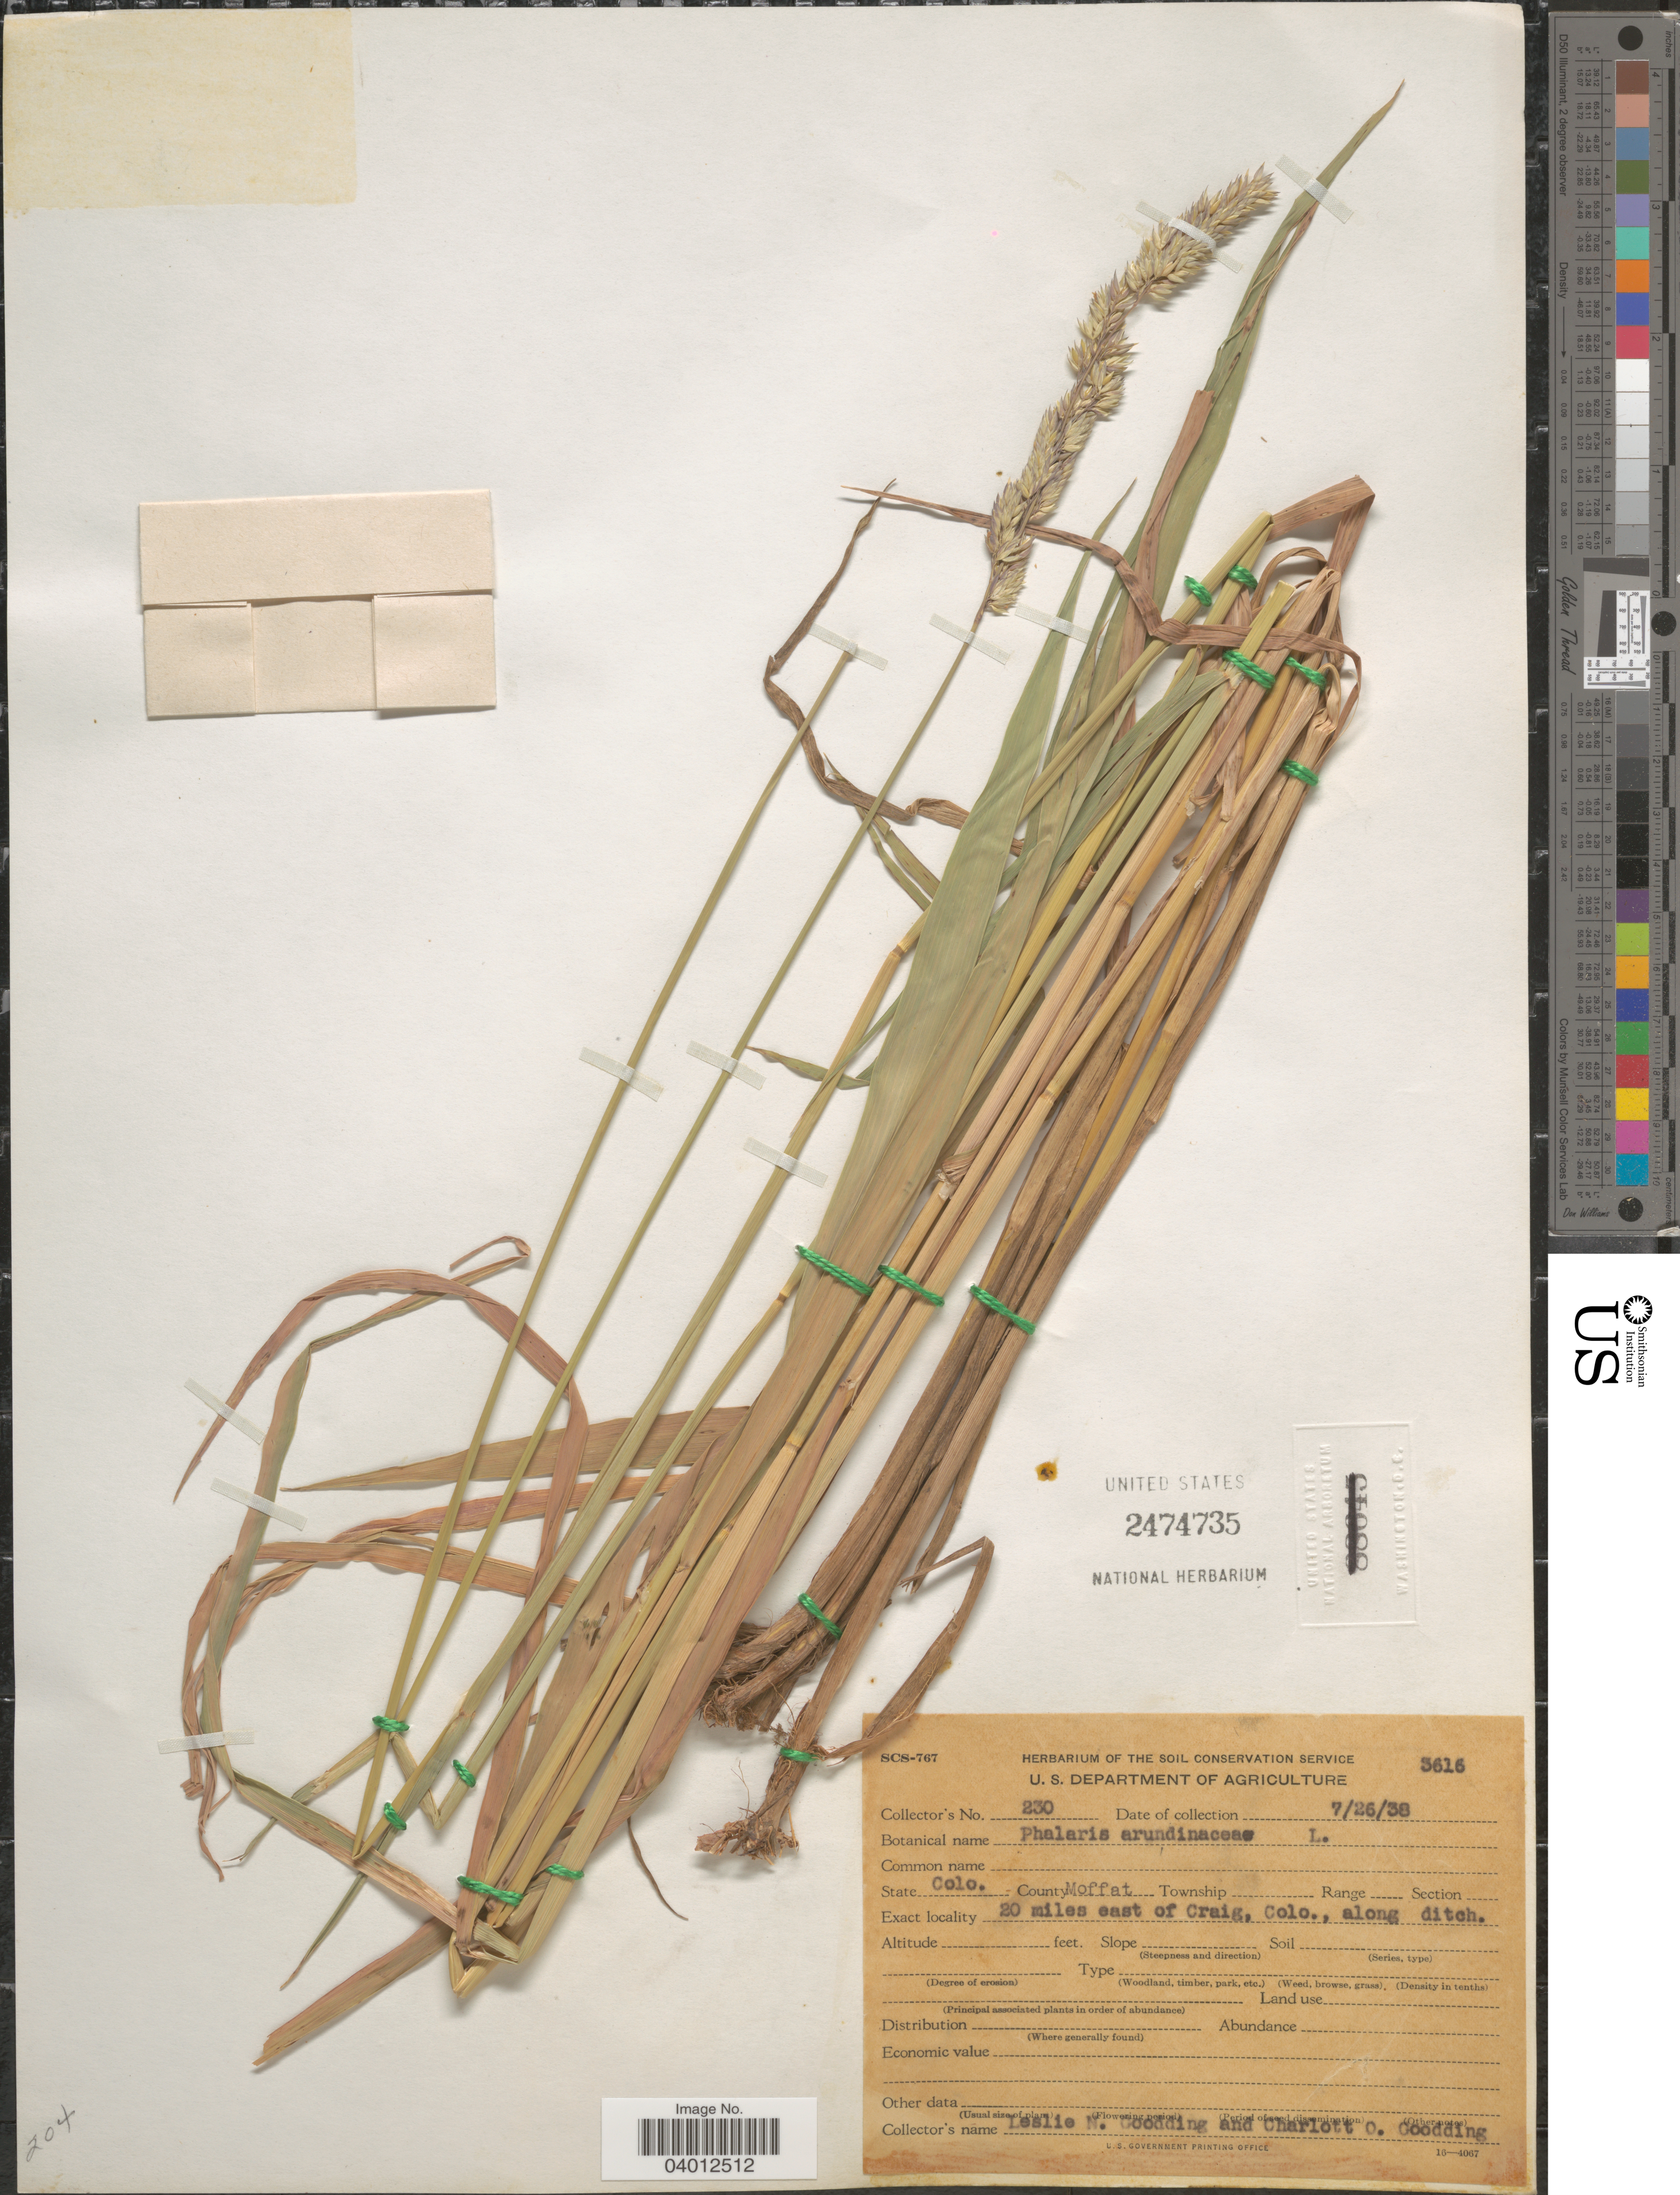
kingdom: Plantae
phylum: Tracheophyta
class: Liliopsida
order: Poales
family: Poaceae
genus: Phalaris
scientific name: Phalaris arundinacea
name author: L.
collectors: L. N. Goodding & C. Goodding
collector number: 230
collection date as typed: Transcribed d/m/y: 26/7/38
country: United States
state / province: Colorado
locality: County Moffat. 20 miles east of Craig, along ditch.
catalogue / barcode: US 2474735